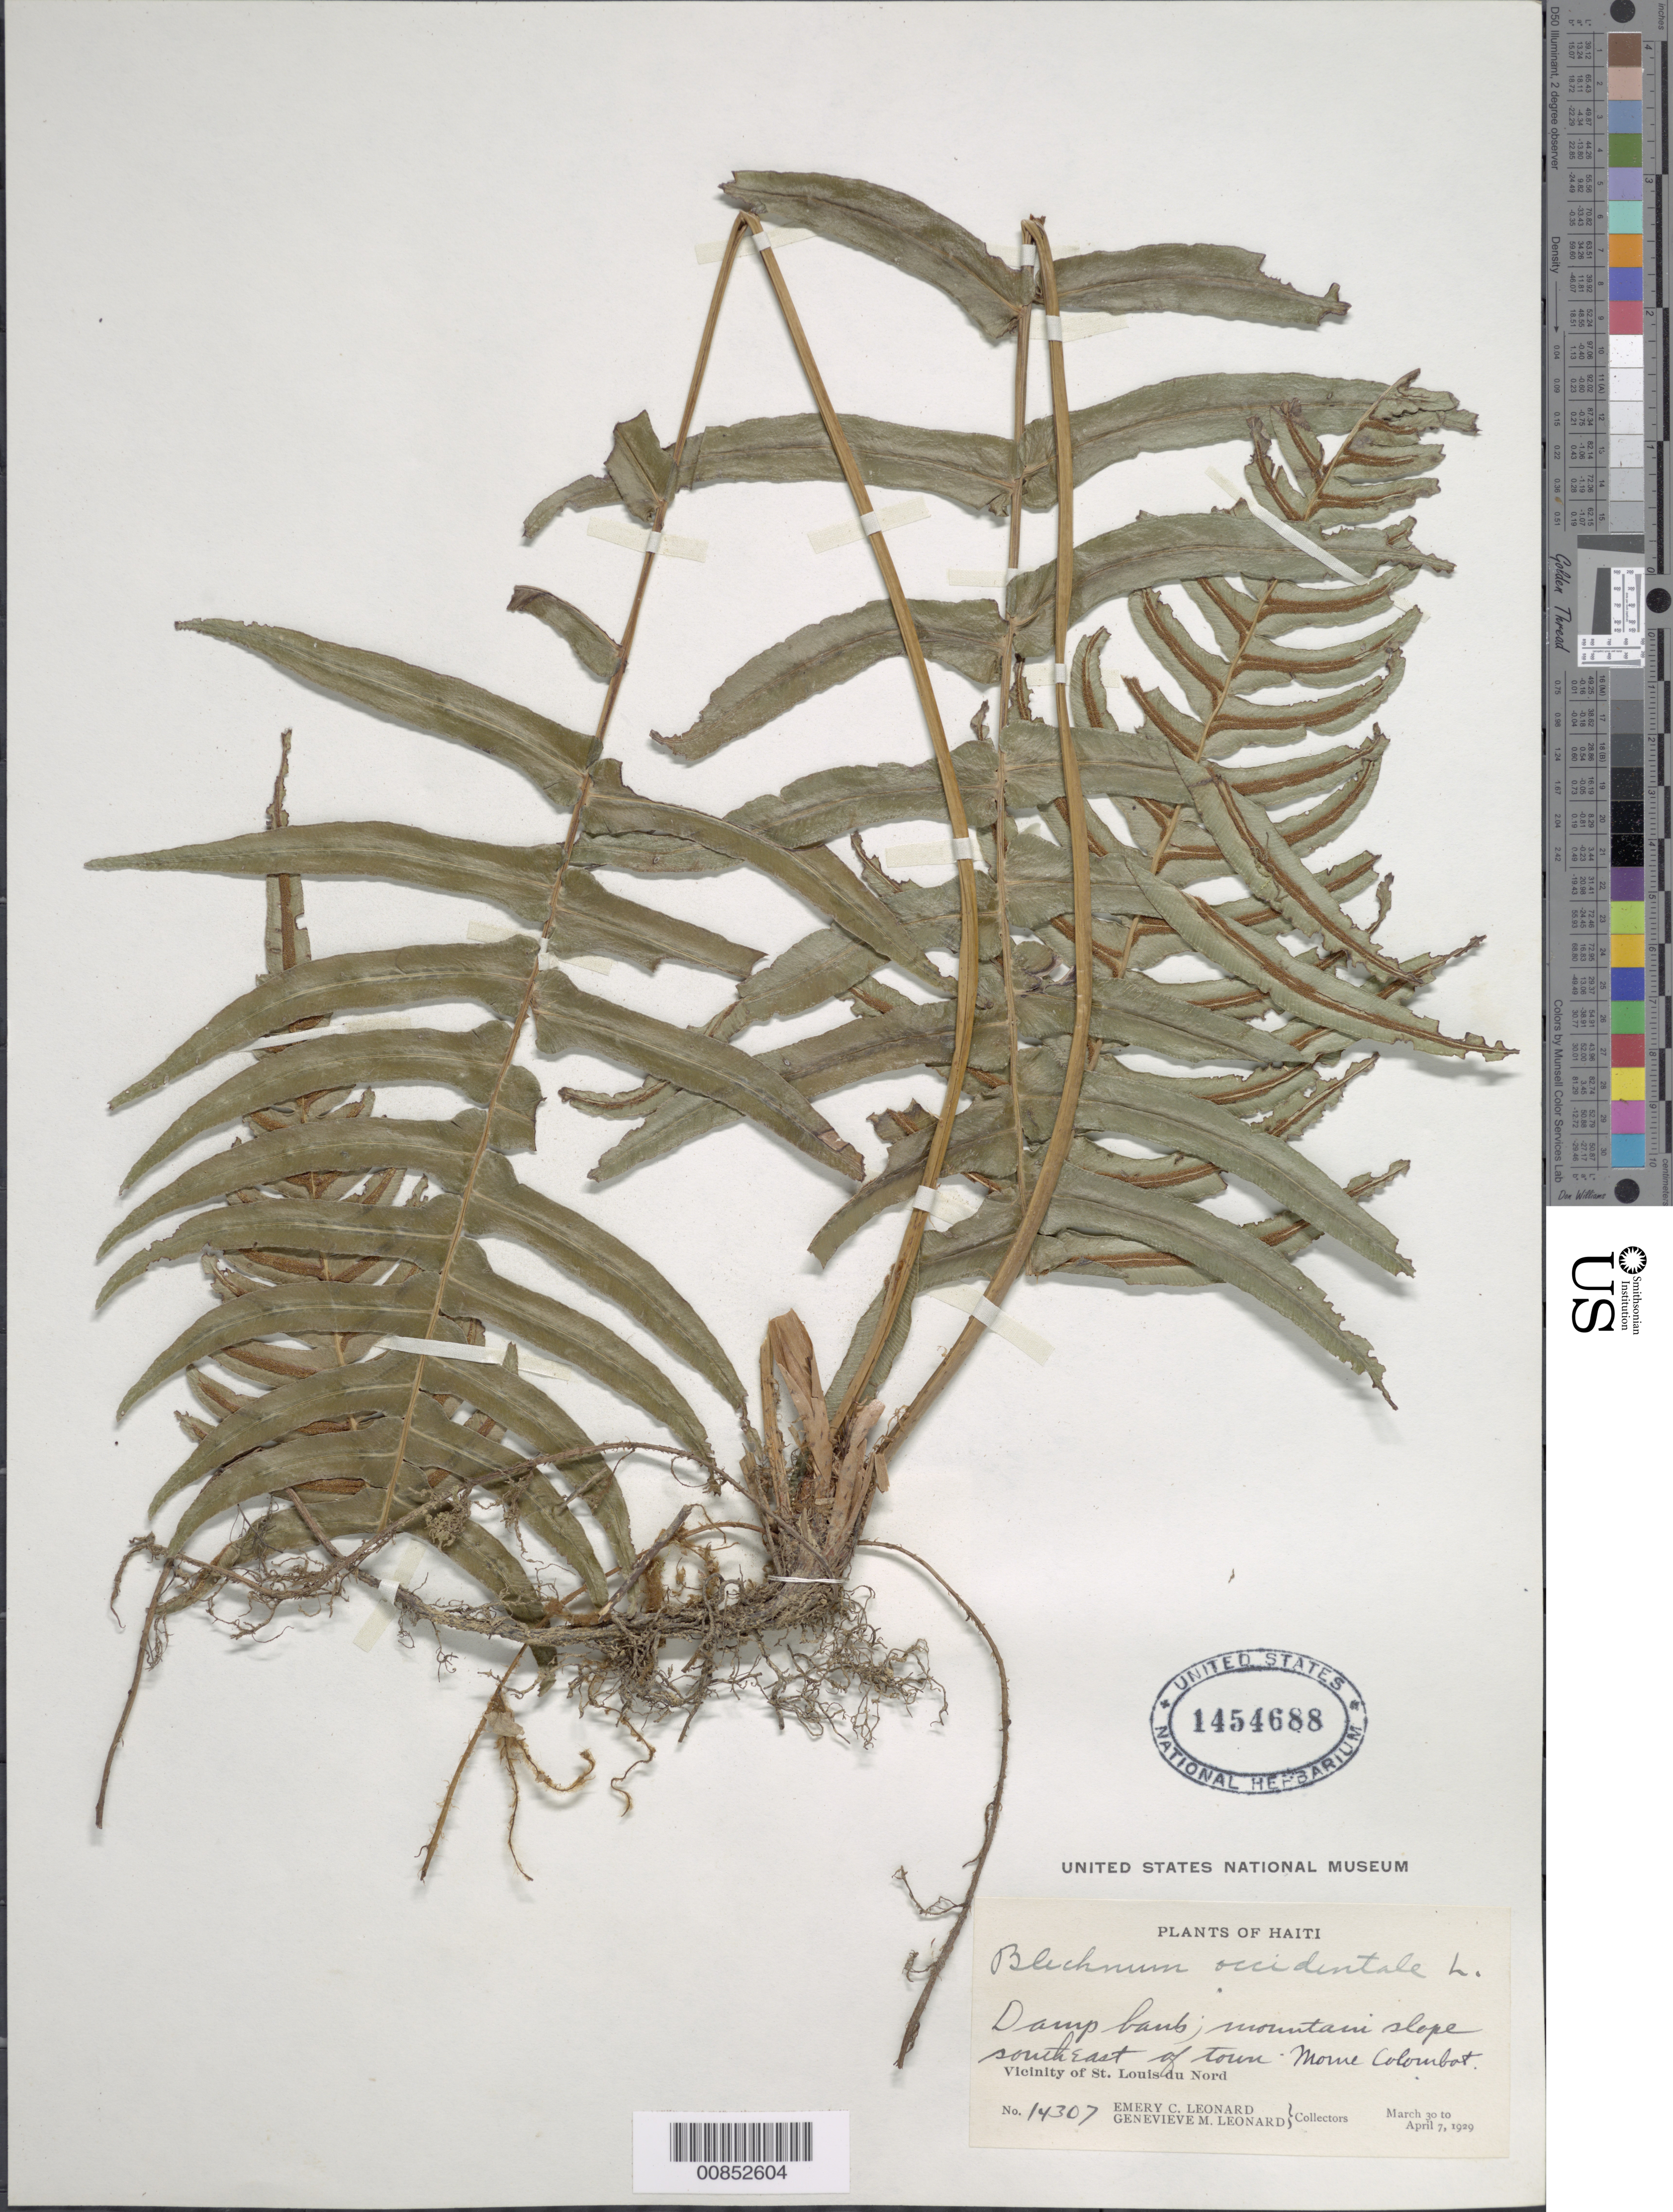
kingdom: Plantae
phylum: Tracheophyta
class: Polypodiopsida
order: Polypodiales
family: Blechnaceae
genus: Blechnum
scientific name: Blechnum occidentale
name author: L.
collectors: E. C. Leonard & G. M. Leonard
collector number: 14307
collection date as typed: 30 Mar 1929 to 07 Apr 1929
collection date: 1929-03-30/1929-04-07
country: Haiti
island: Hispaniola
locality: St. Louis du Nord, SE of town; Morne Colombot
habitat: Damp bank, mountain slope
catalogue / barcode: US 1454688